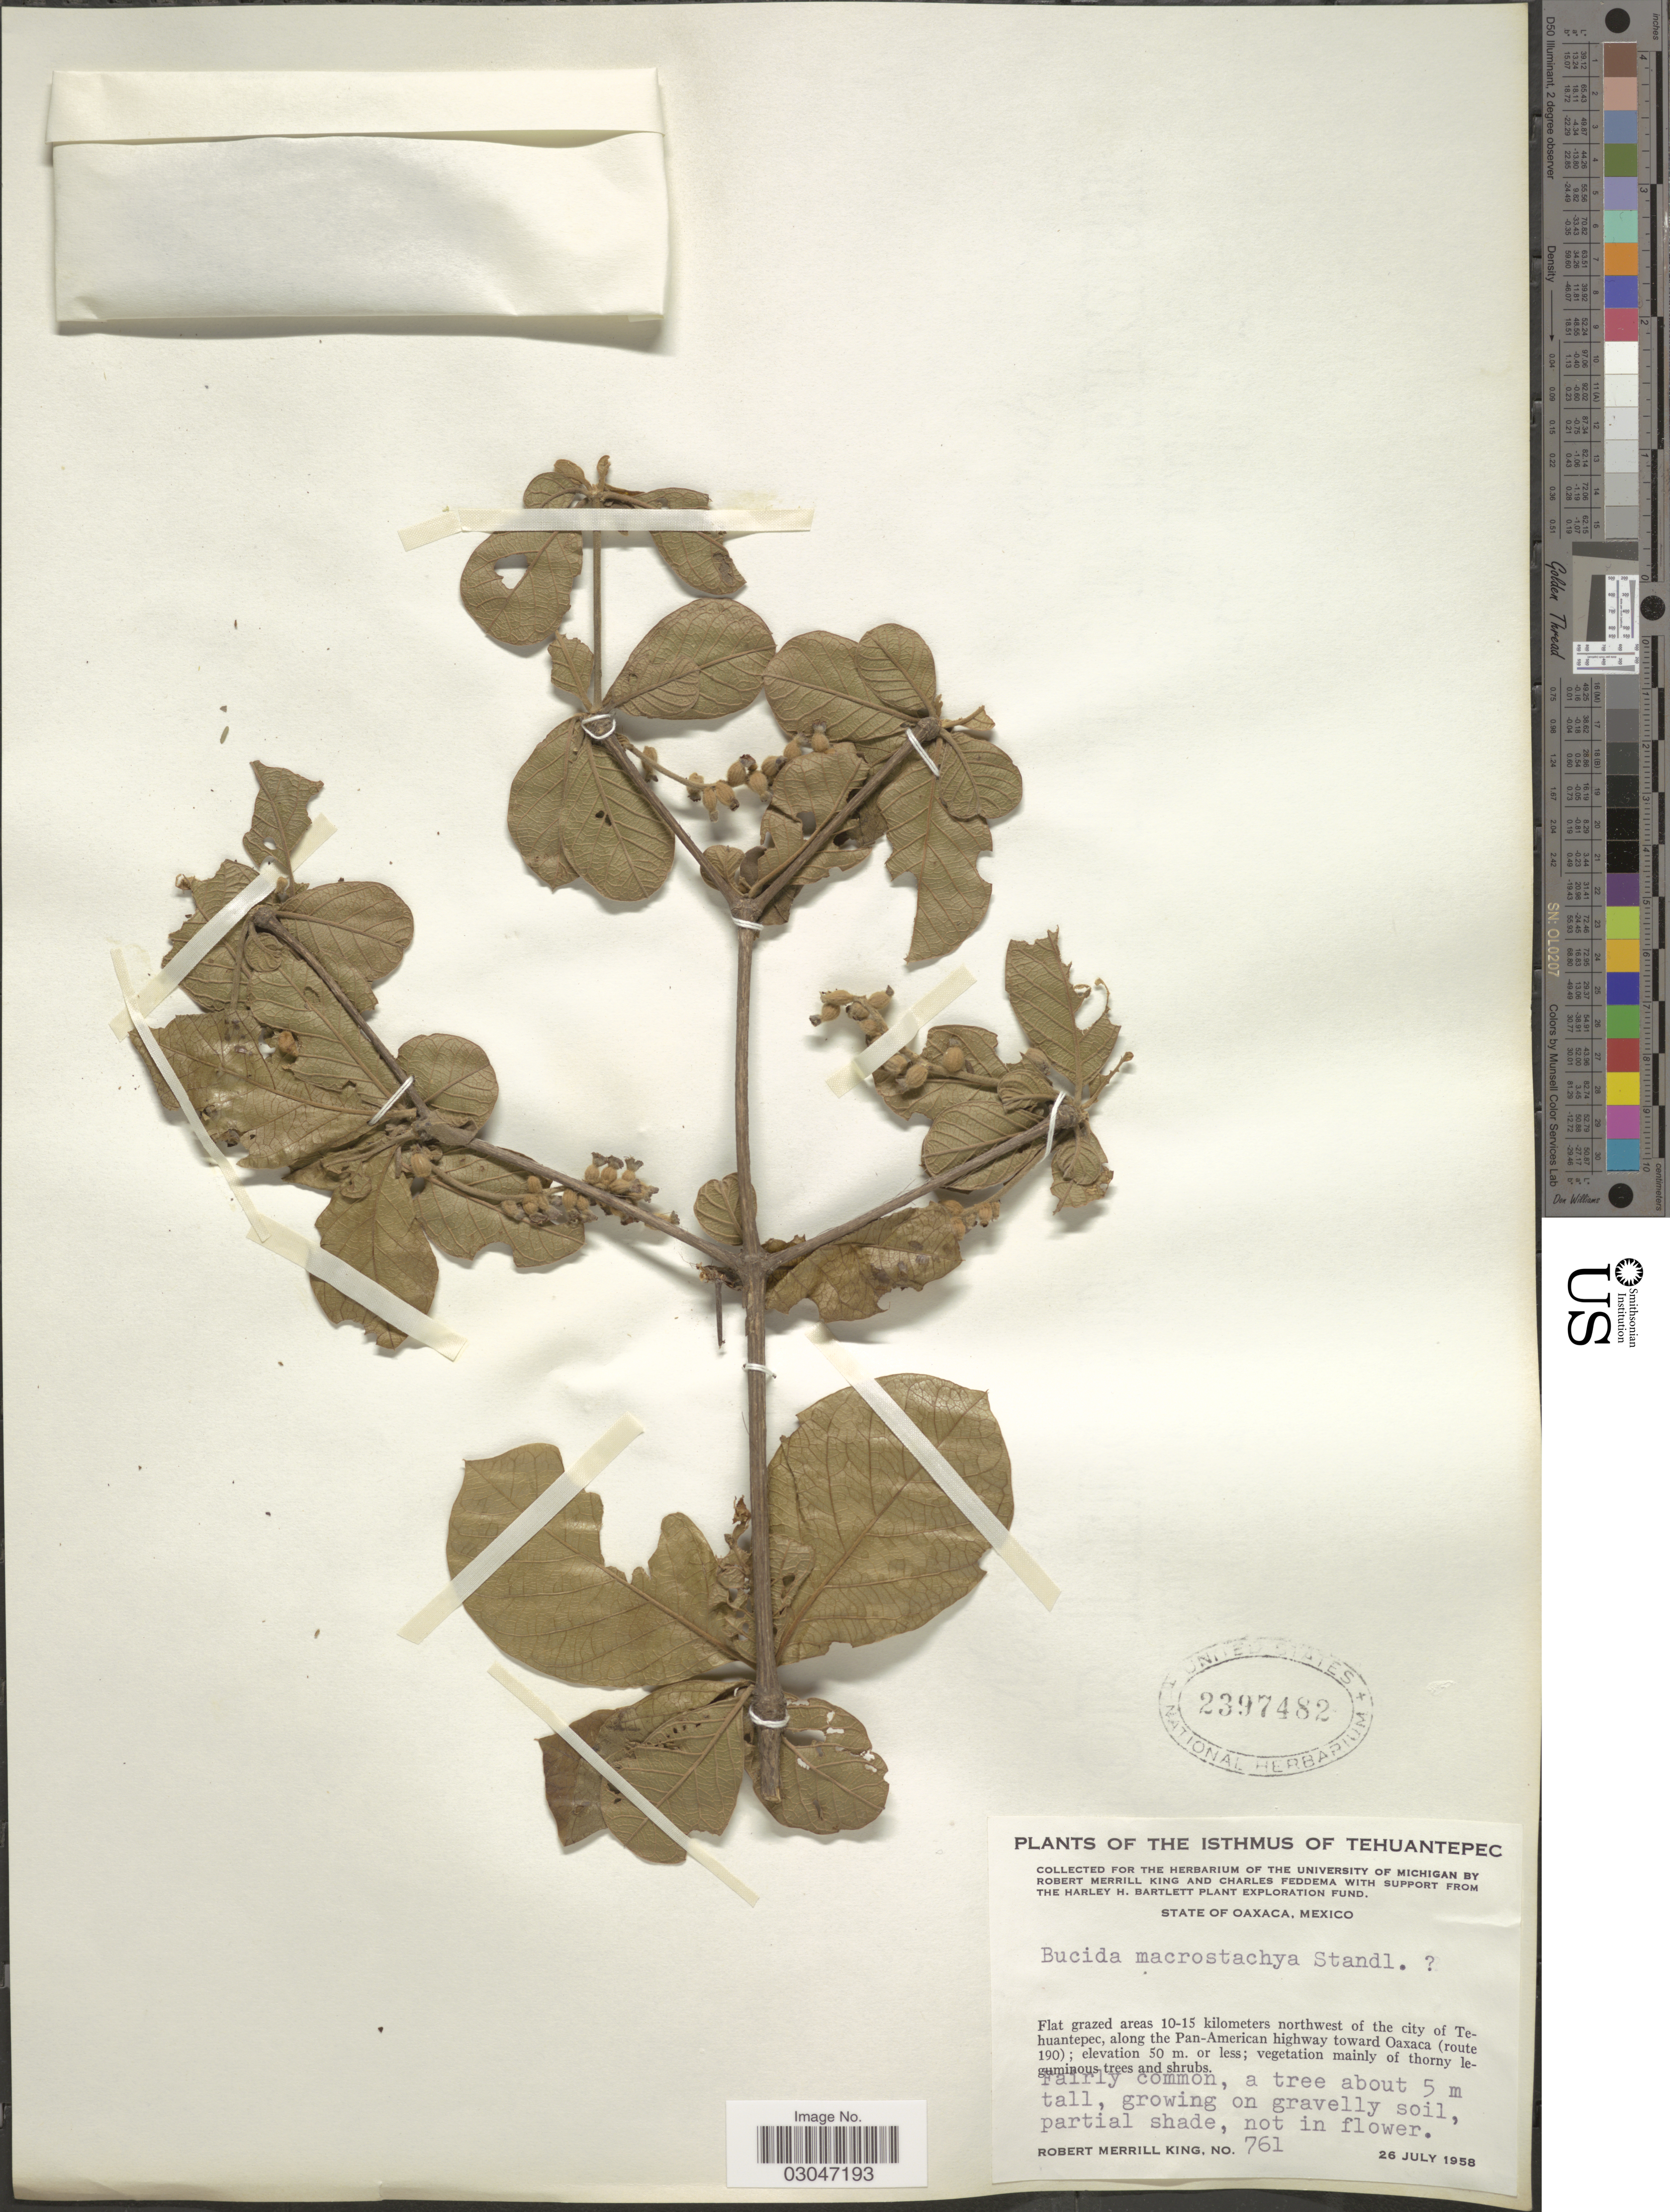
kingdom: Plantae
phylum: Tracheophyta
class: Magnoliopsida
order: Myrtales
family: Combretaceae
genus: Terminalia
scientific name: Terminalia macrostachya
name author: (Standl.) Alwan & Stace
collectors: R. M. King & C. Feddema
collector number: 761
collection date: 1958-07-26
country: Mexico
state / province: Oaxaca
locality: The Isthmus of Tehuantepec, Flat grazed areas 10-15 kilometers northwest of the city of Tehuantepec, along the Pan-American highway toward Oaxaca (route 190).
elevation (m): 50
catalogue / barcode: US 2397482